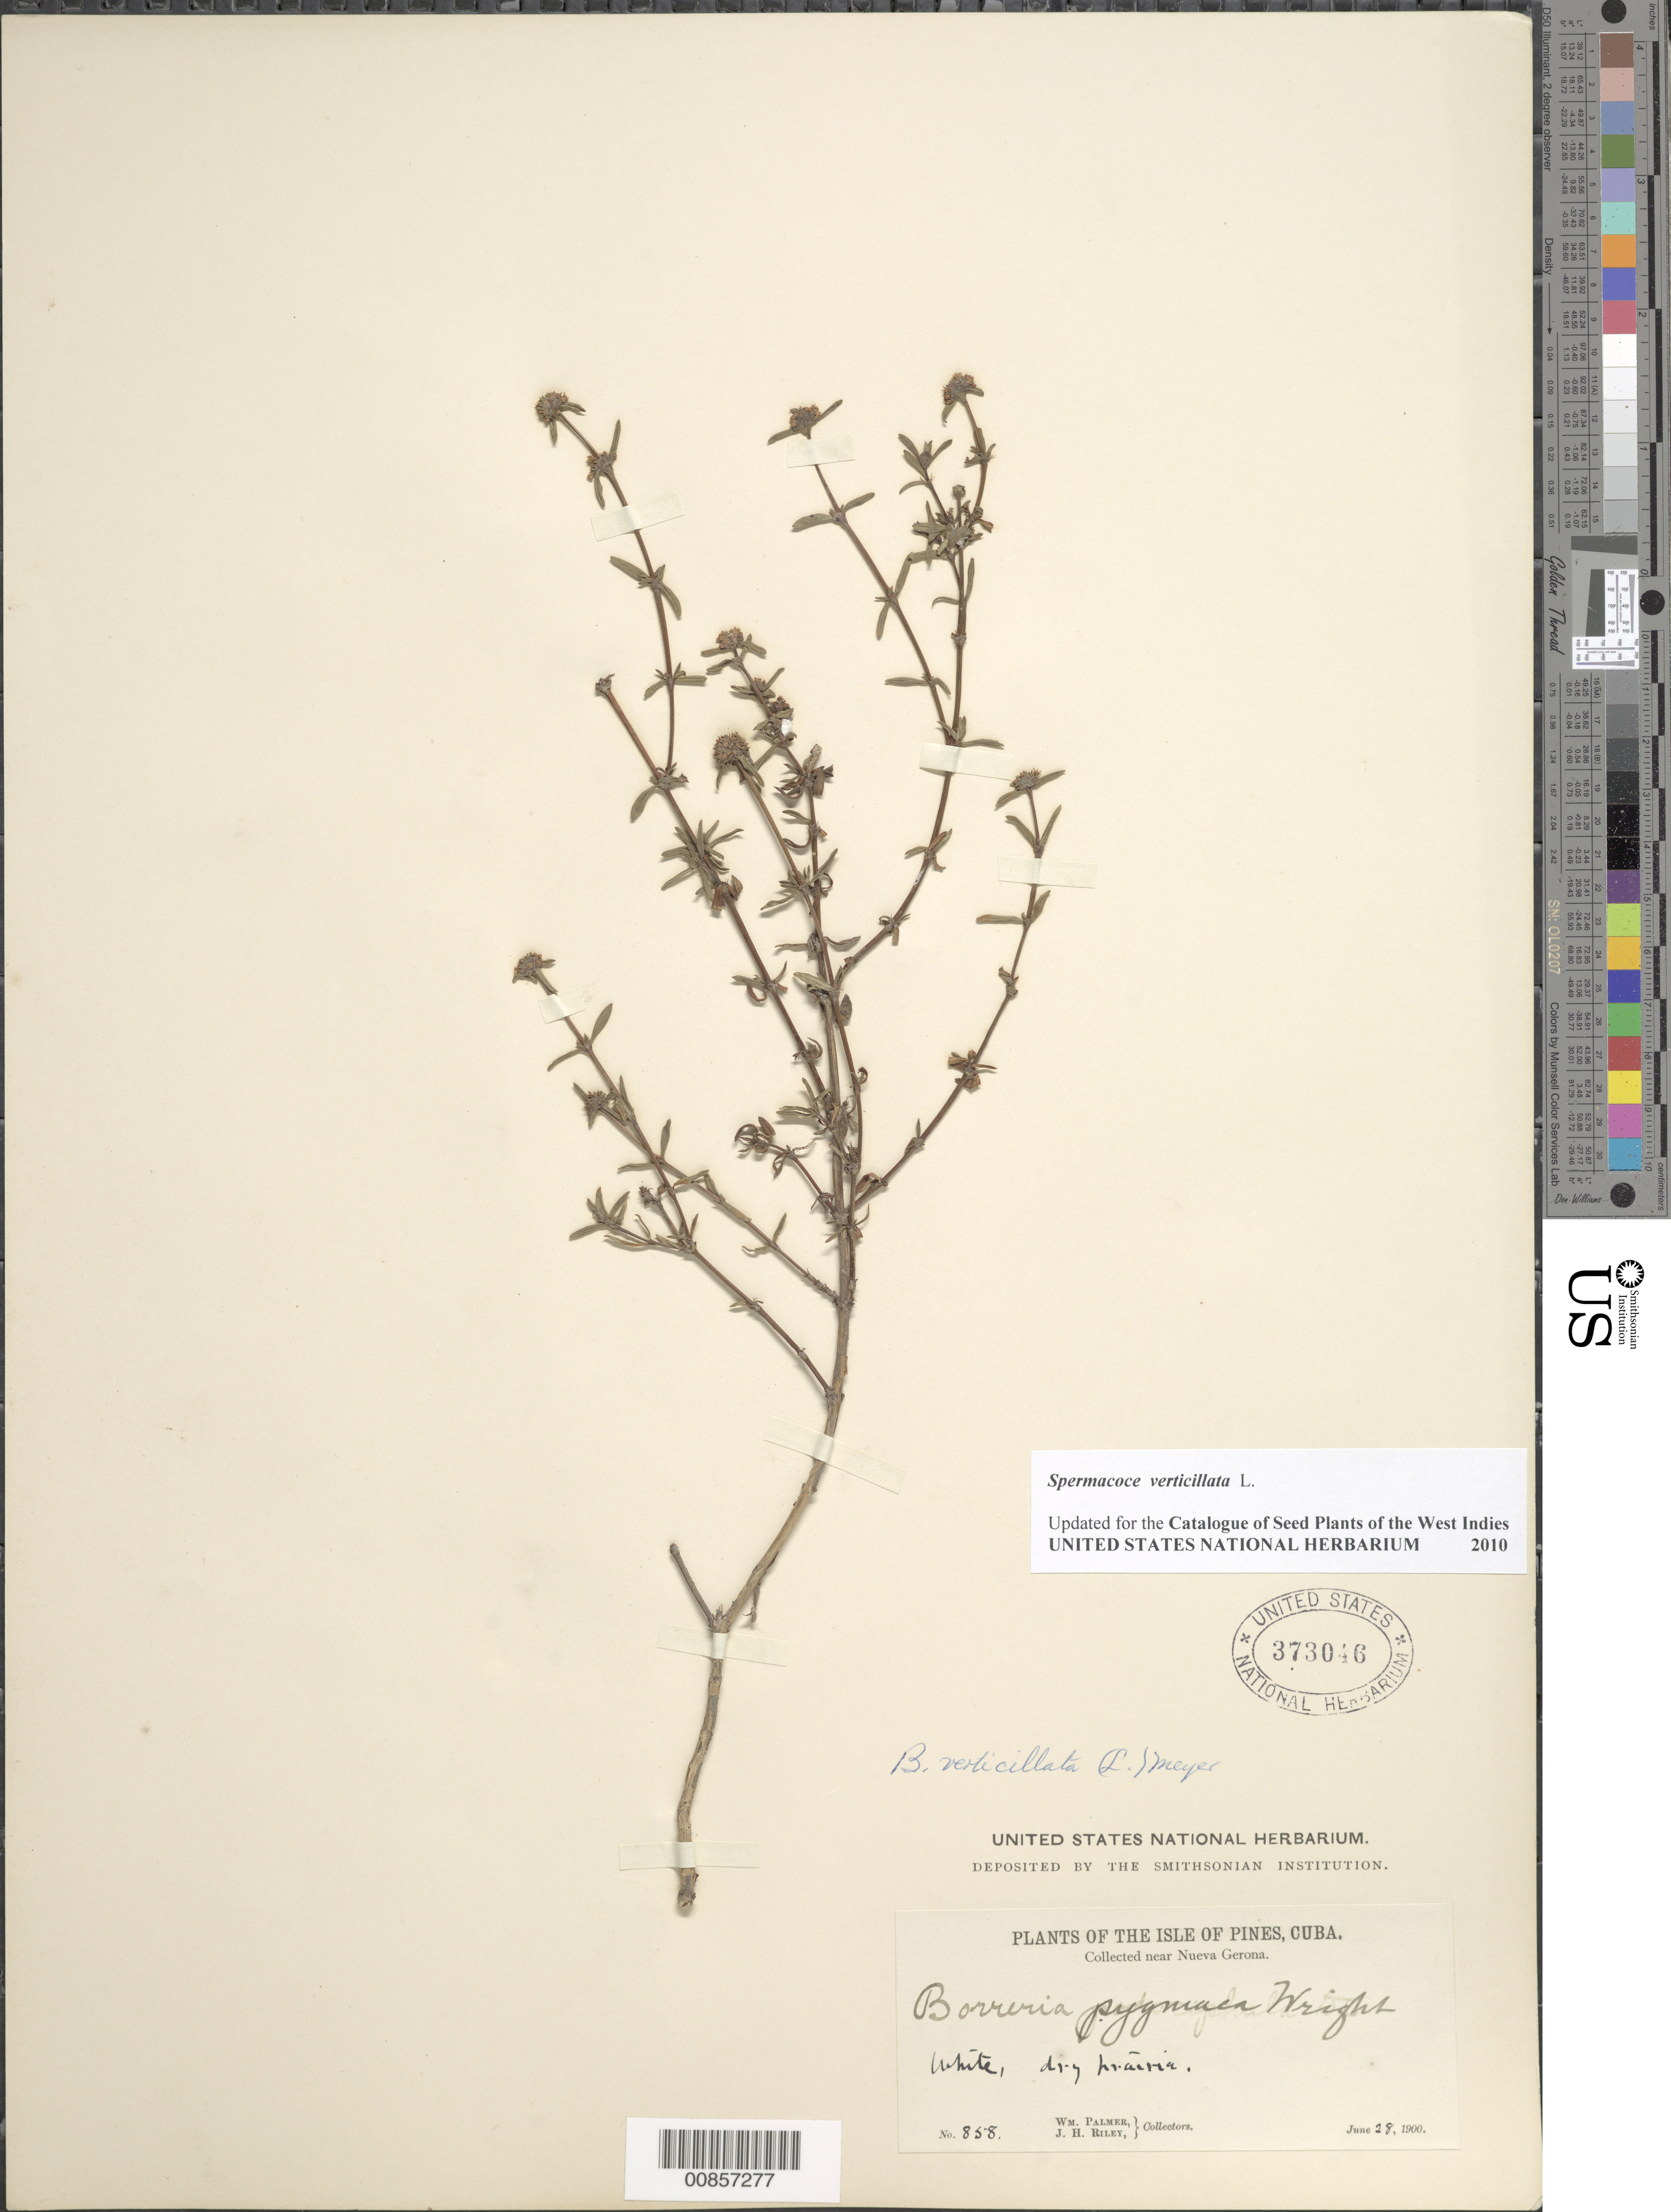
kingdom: Plantae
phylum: Tracheophyta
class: Magnoliopsida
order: Gentianales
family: Rubiaceae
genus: Spermacoce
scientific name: Spermacoce verticillata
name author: L.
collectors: W. Palmer & J. H. Riley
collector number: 858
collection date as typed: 28 Jun 1900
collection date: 1900-06-28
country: Cuba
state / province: Isla de La Juventud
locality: Nueva Gerona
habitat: Dry prairie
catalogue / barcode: US 373046